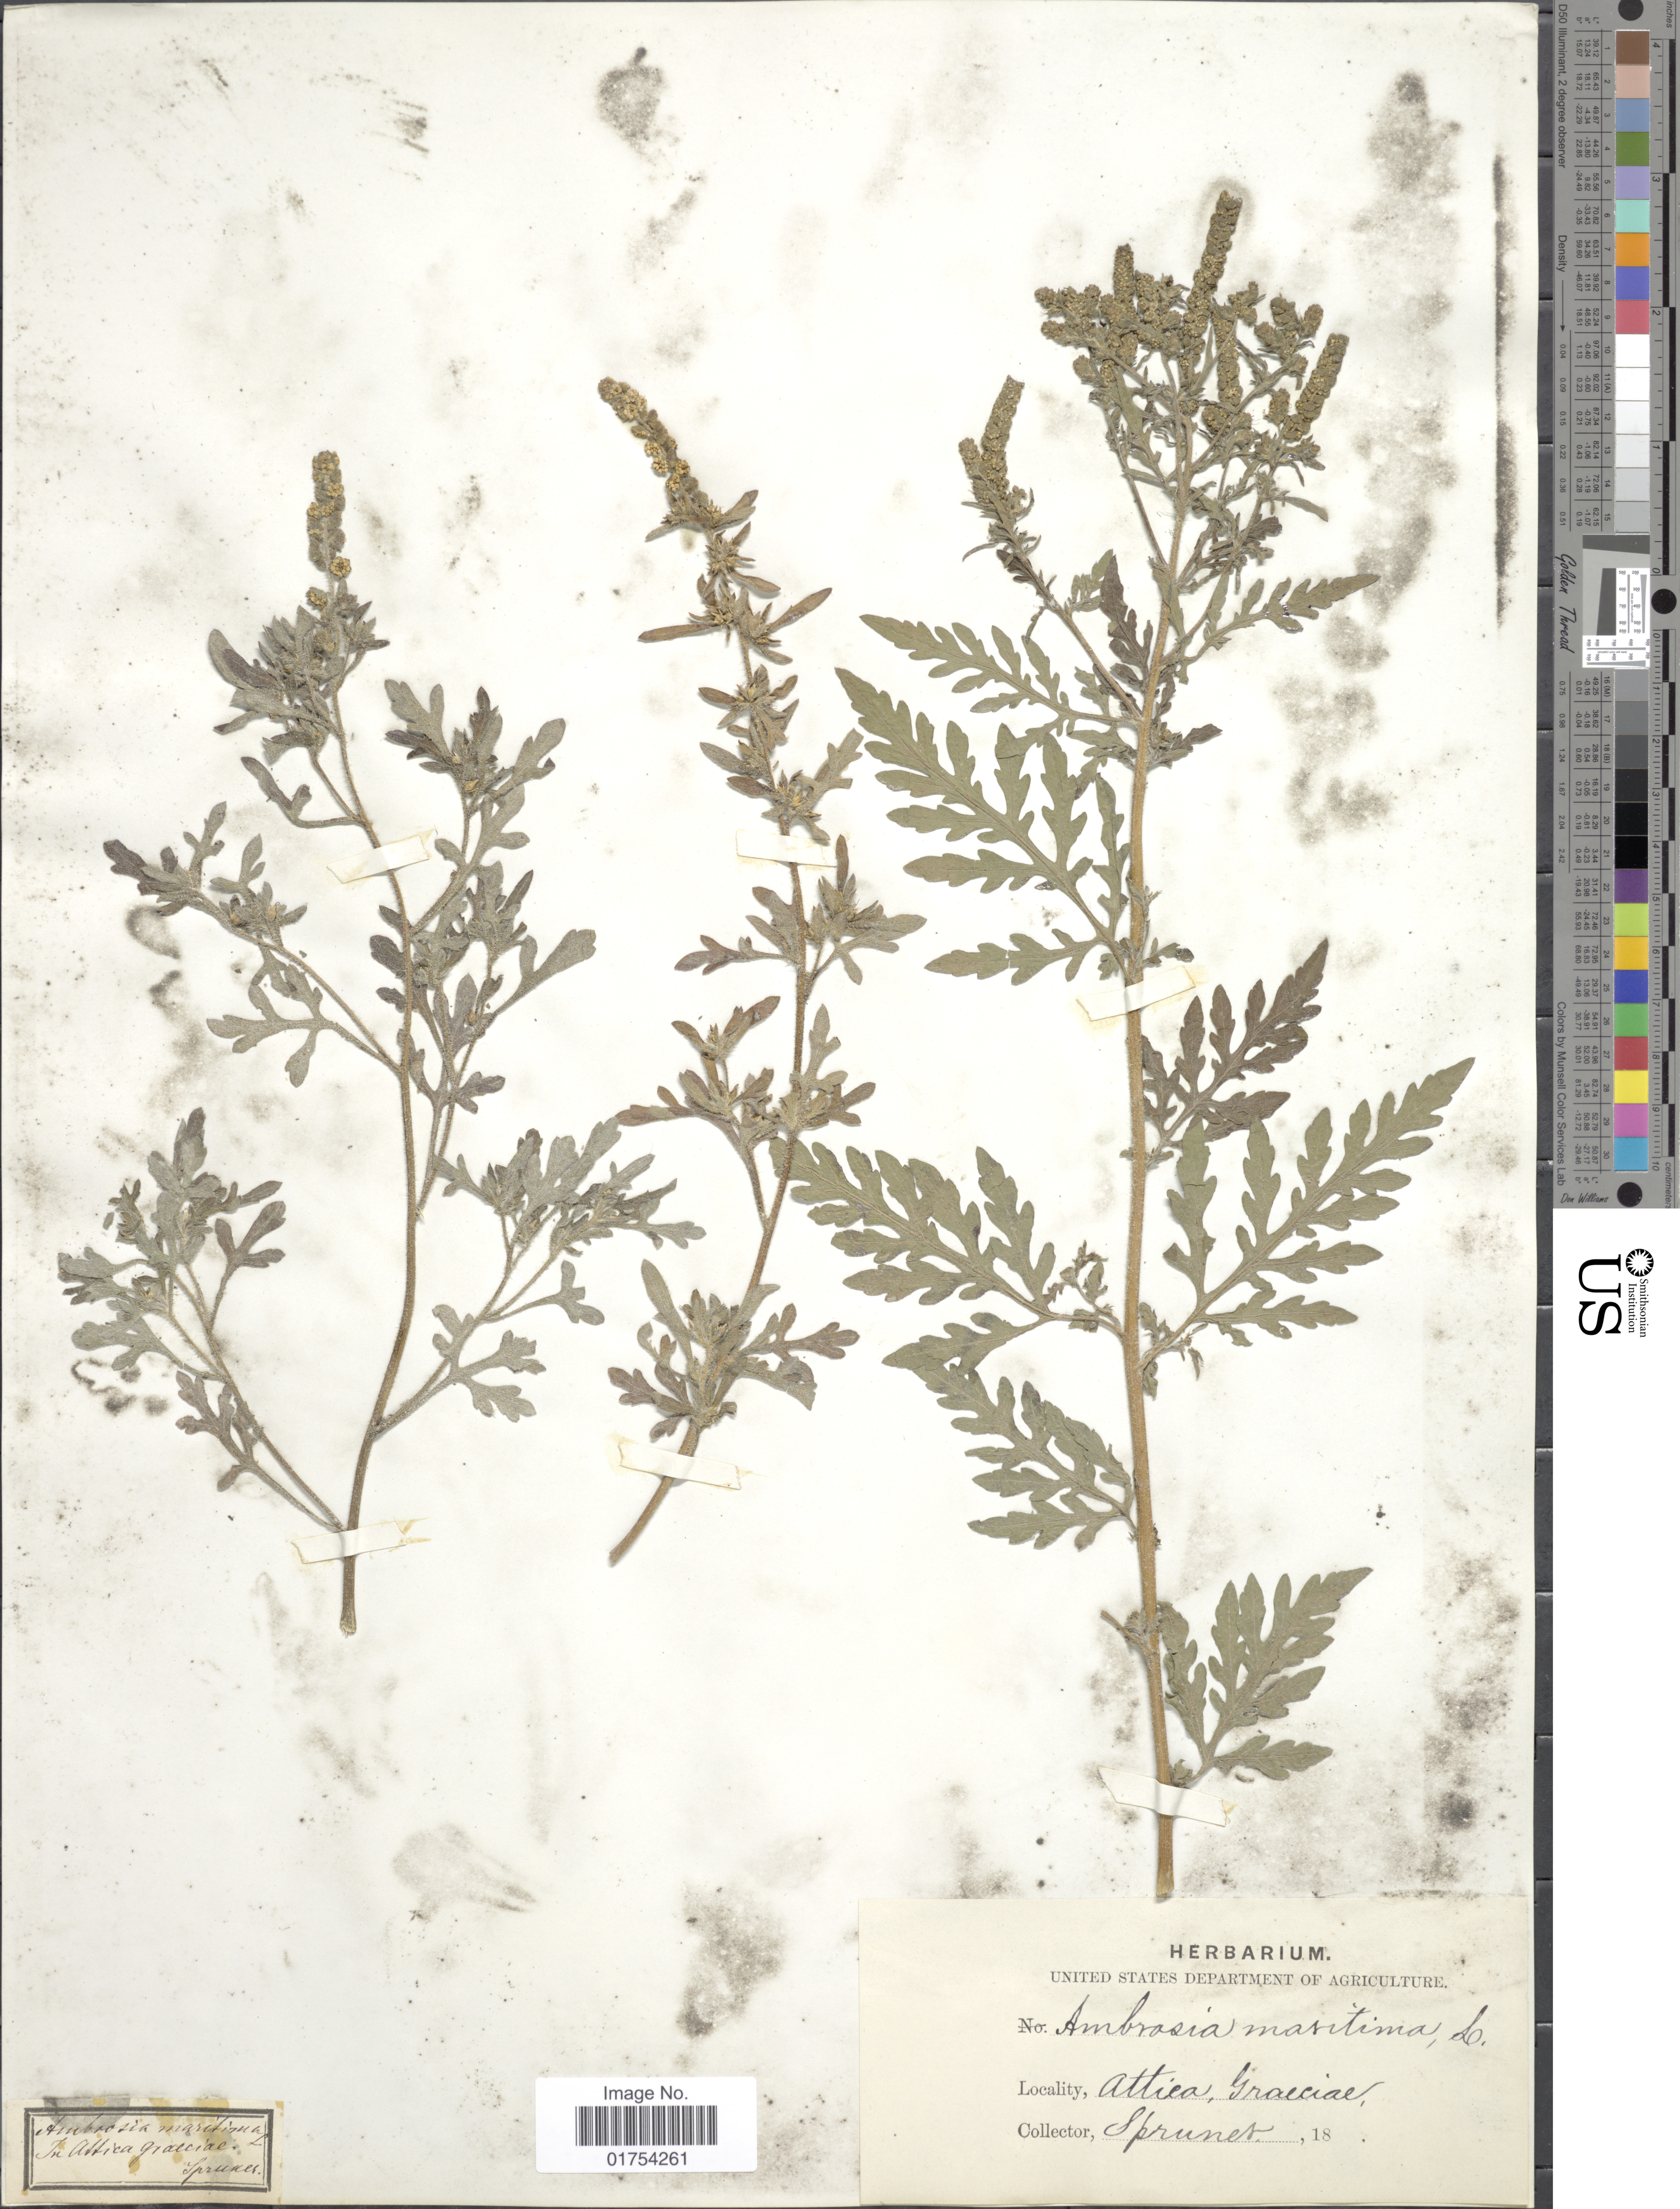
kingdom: Plantae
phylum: Tracheophyta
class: Magnoliopsida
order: Asterales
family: Asteraceae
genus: Ambrosia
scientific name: Ambrosia maritima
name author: L.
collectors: Spruner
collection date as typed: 18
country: Greece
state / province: Attica